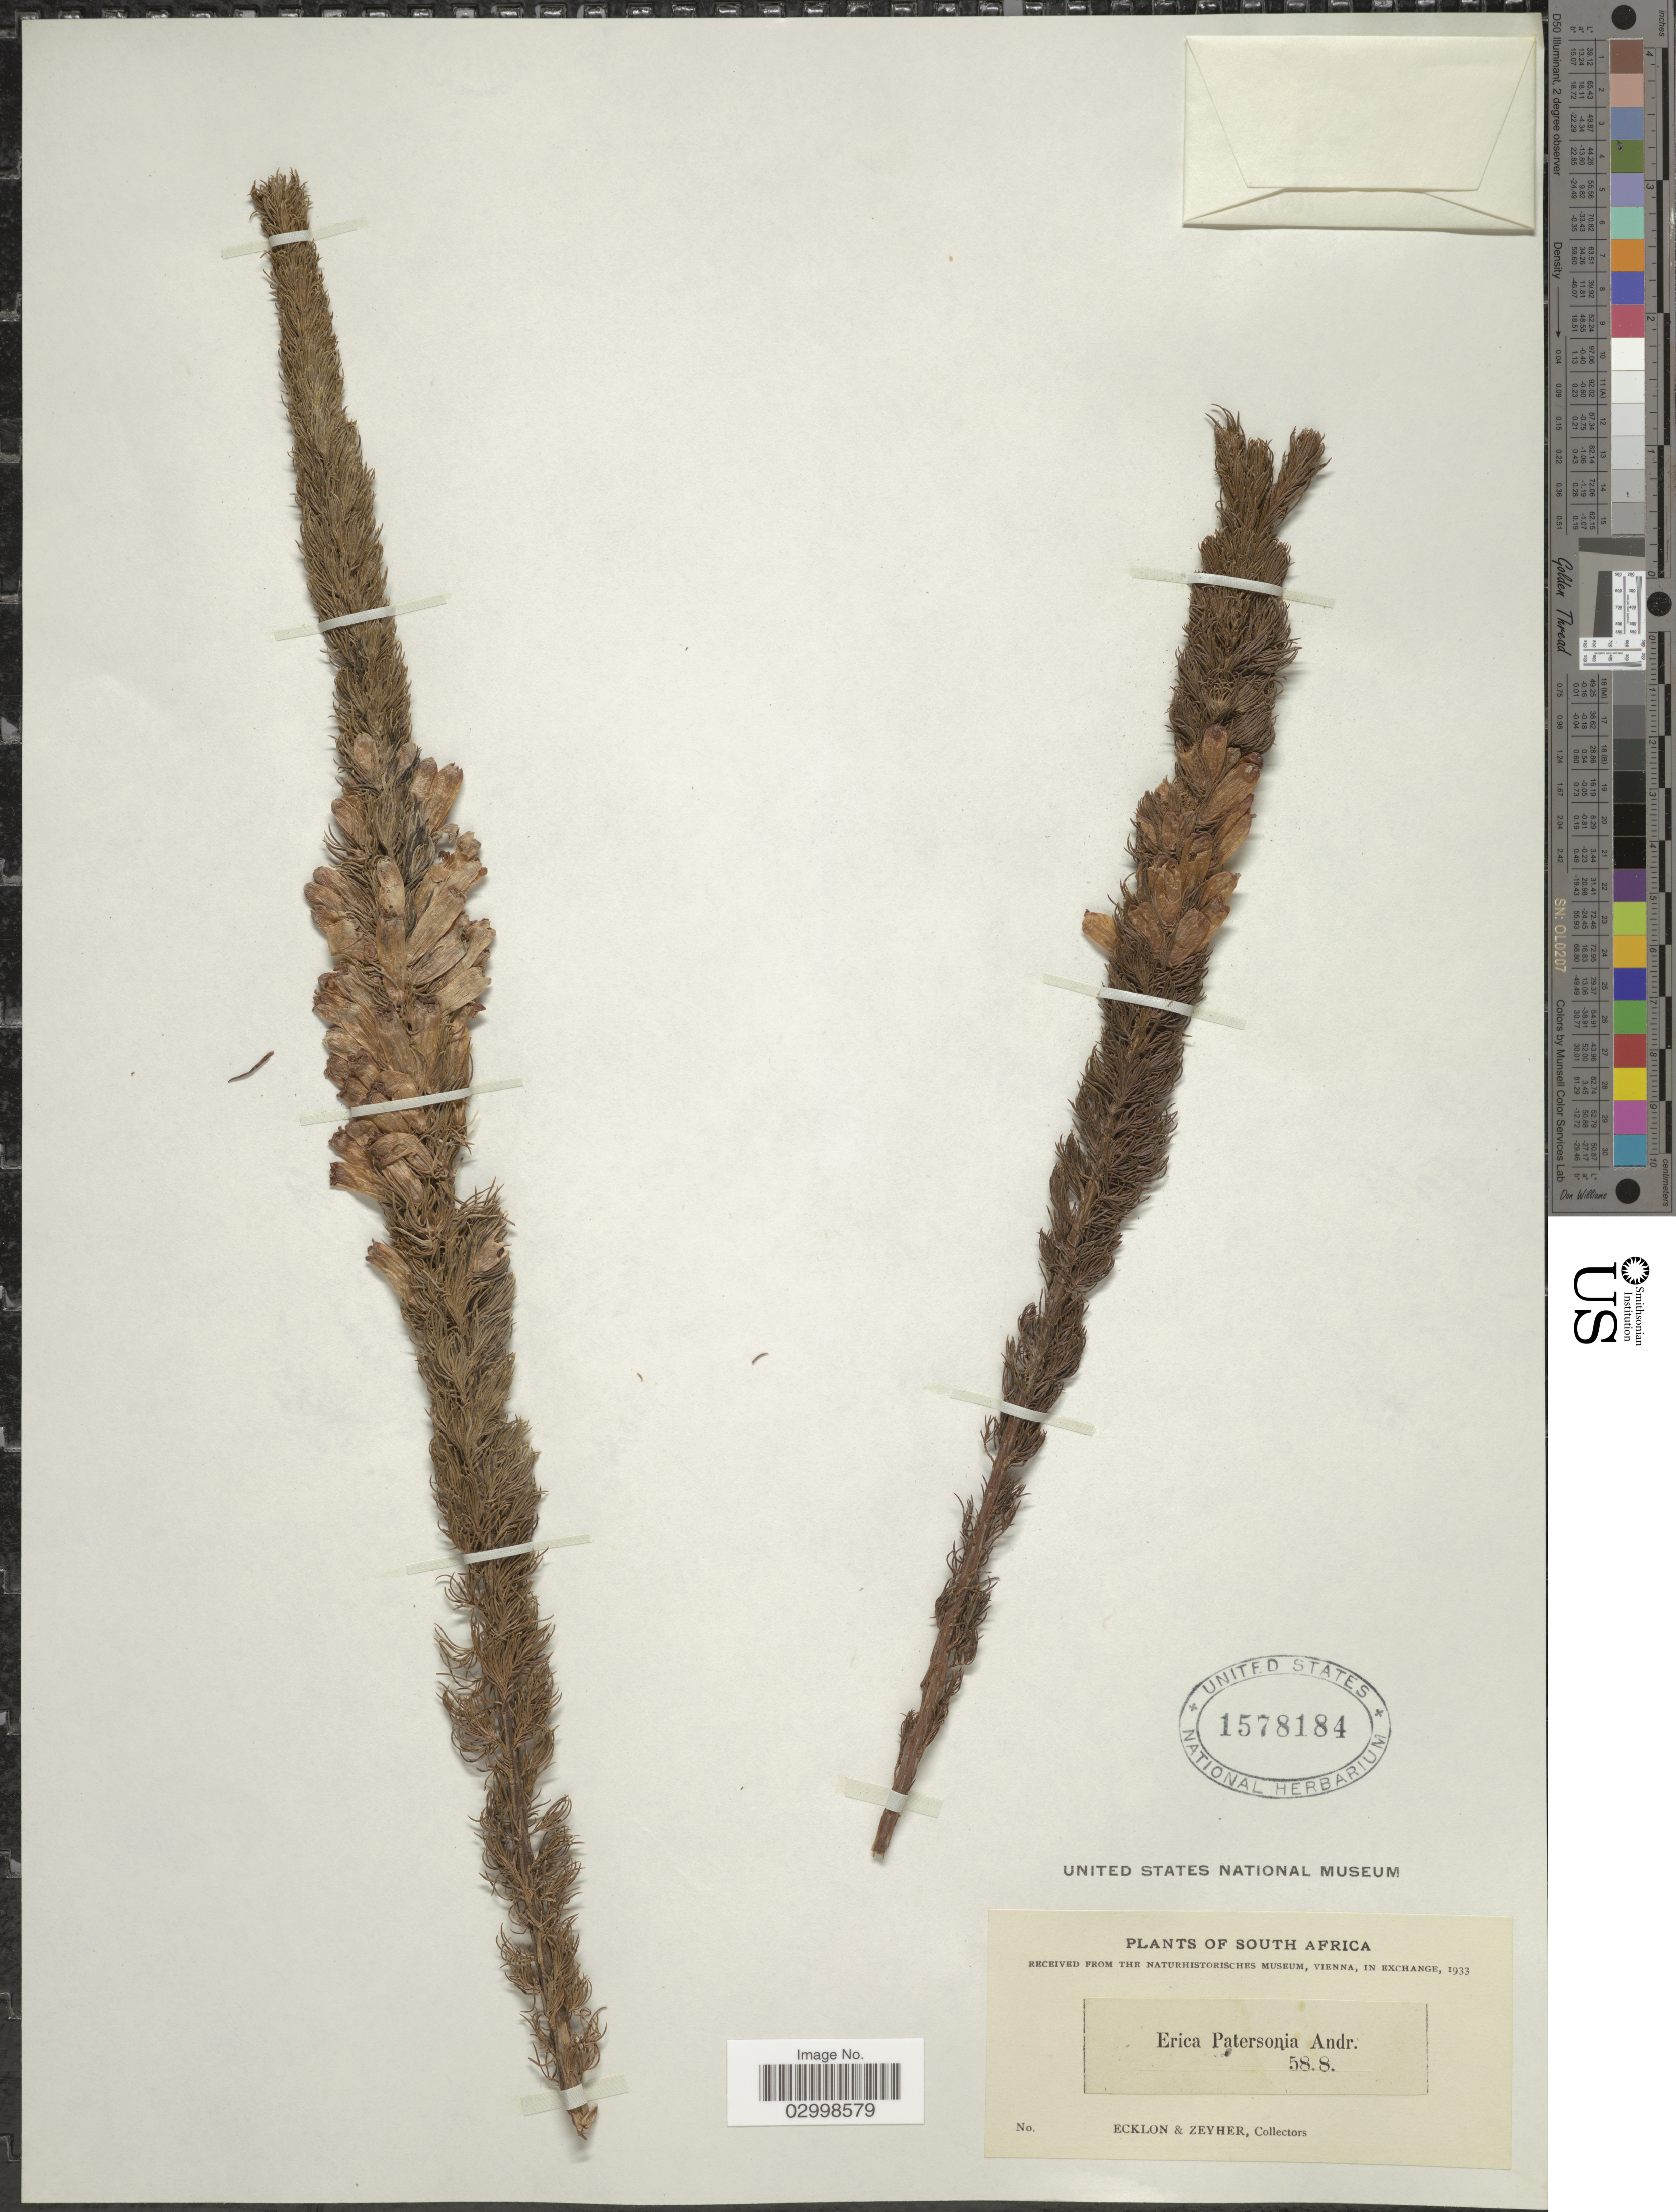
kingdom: Plantae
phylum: Tracheophyta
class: Magnoliopsida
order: Ericales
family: Ericaceae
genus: Erica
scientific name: Erica patersonia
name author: Andrews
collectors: -. Ecklon & -. Zeyher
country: South Africa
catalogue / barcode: US 1578184